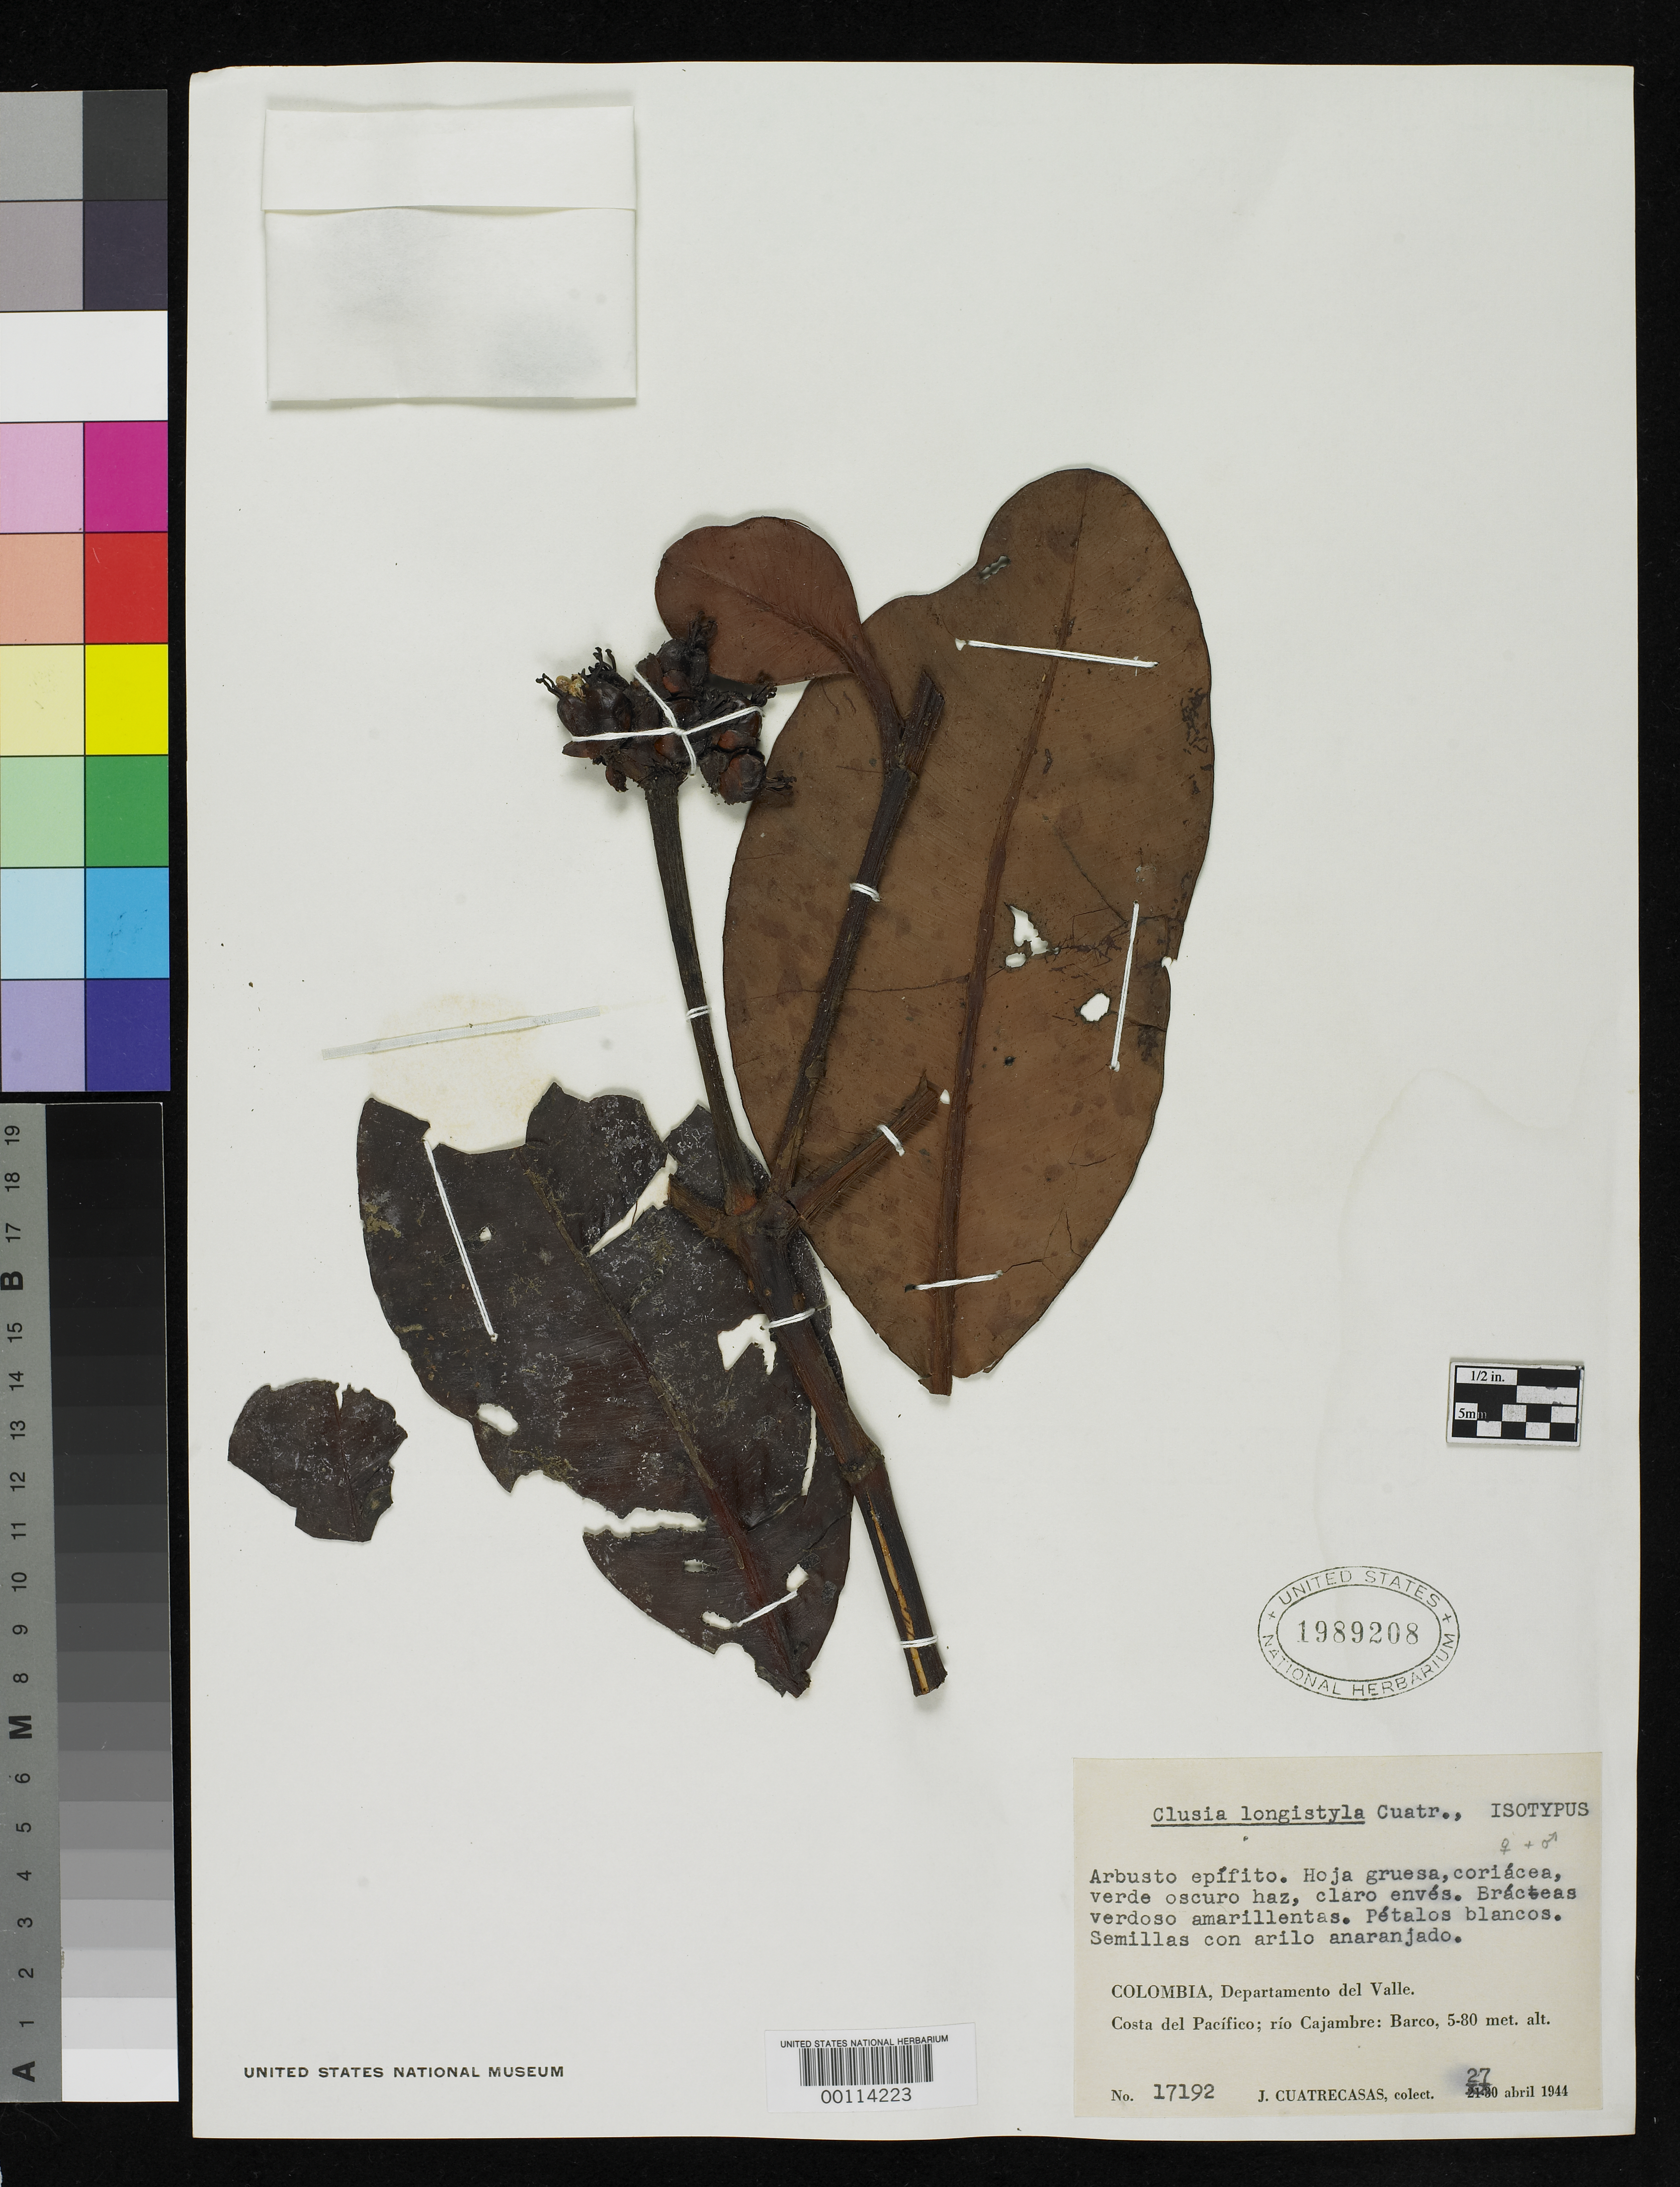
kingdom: Plantae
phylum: Tracheophyta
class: Magnoliopsida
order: Malpighiales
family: Clusiaceae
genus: Clusia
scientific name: Clusia longistyla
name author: Cuatrec.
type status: Isotype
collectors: J. Cuatrecasas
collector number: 17192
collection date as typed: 27 Apr 1944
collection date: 1944-04-27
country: Colombia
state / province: Valle del Cauca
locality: Barco.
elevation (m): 5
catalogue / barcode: US 1989208